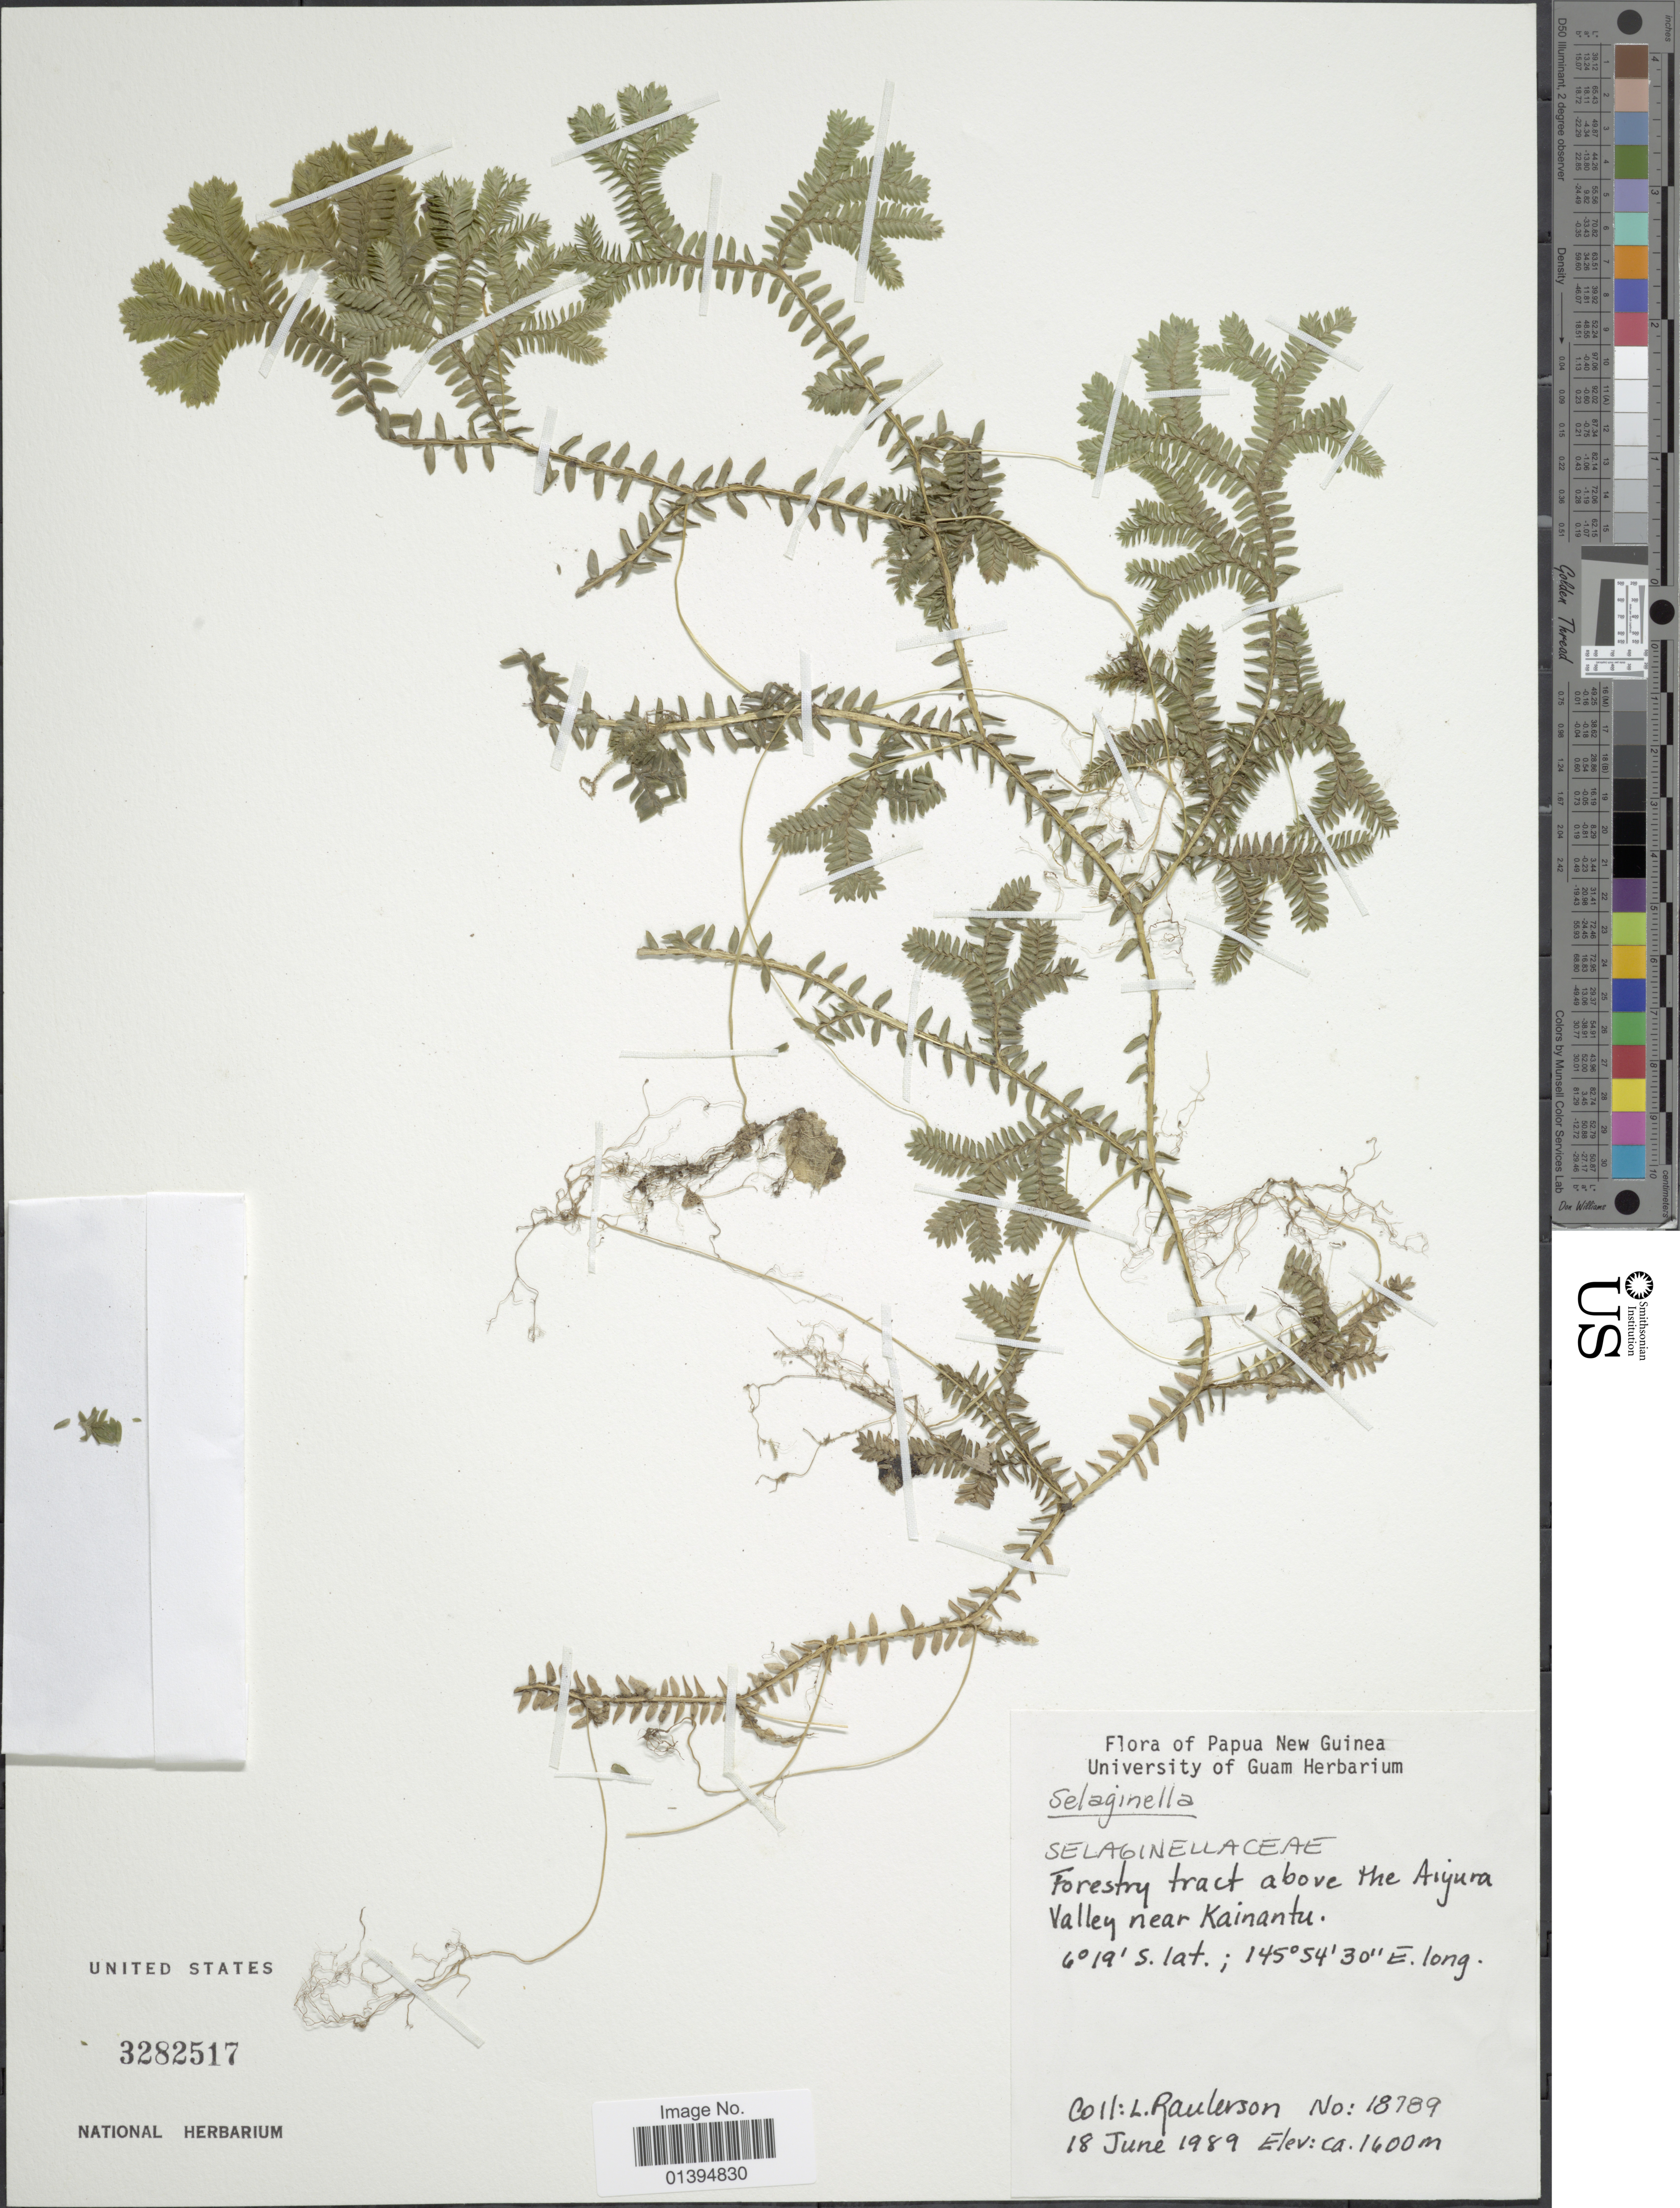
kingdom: Plantae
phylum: Tracheophyta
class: Lycopodiopsida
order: Selaginellales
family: Selaginellaceae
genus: Selaginella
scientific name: Selaginella sp.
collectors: L. Raulerson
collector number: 18789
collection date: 1898-06-18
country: Papua New Guinea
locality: Forestry track above the Aiyura Valley near Kainantu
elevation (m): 1600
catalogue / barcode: US 3282517